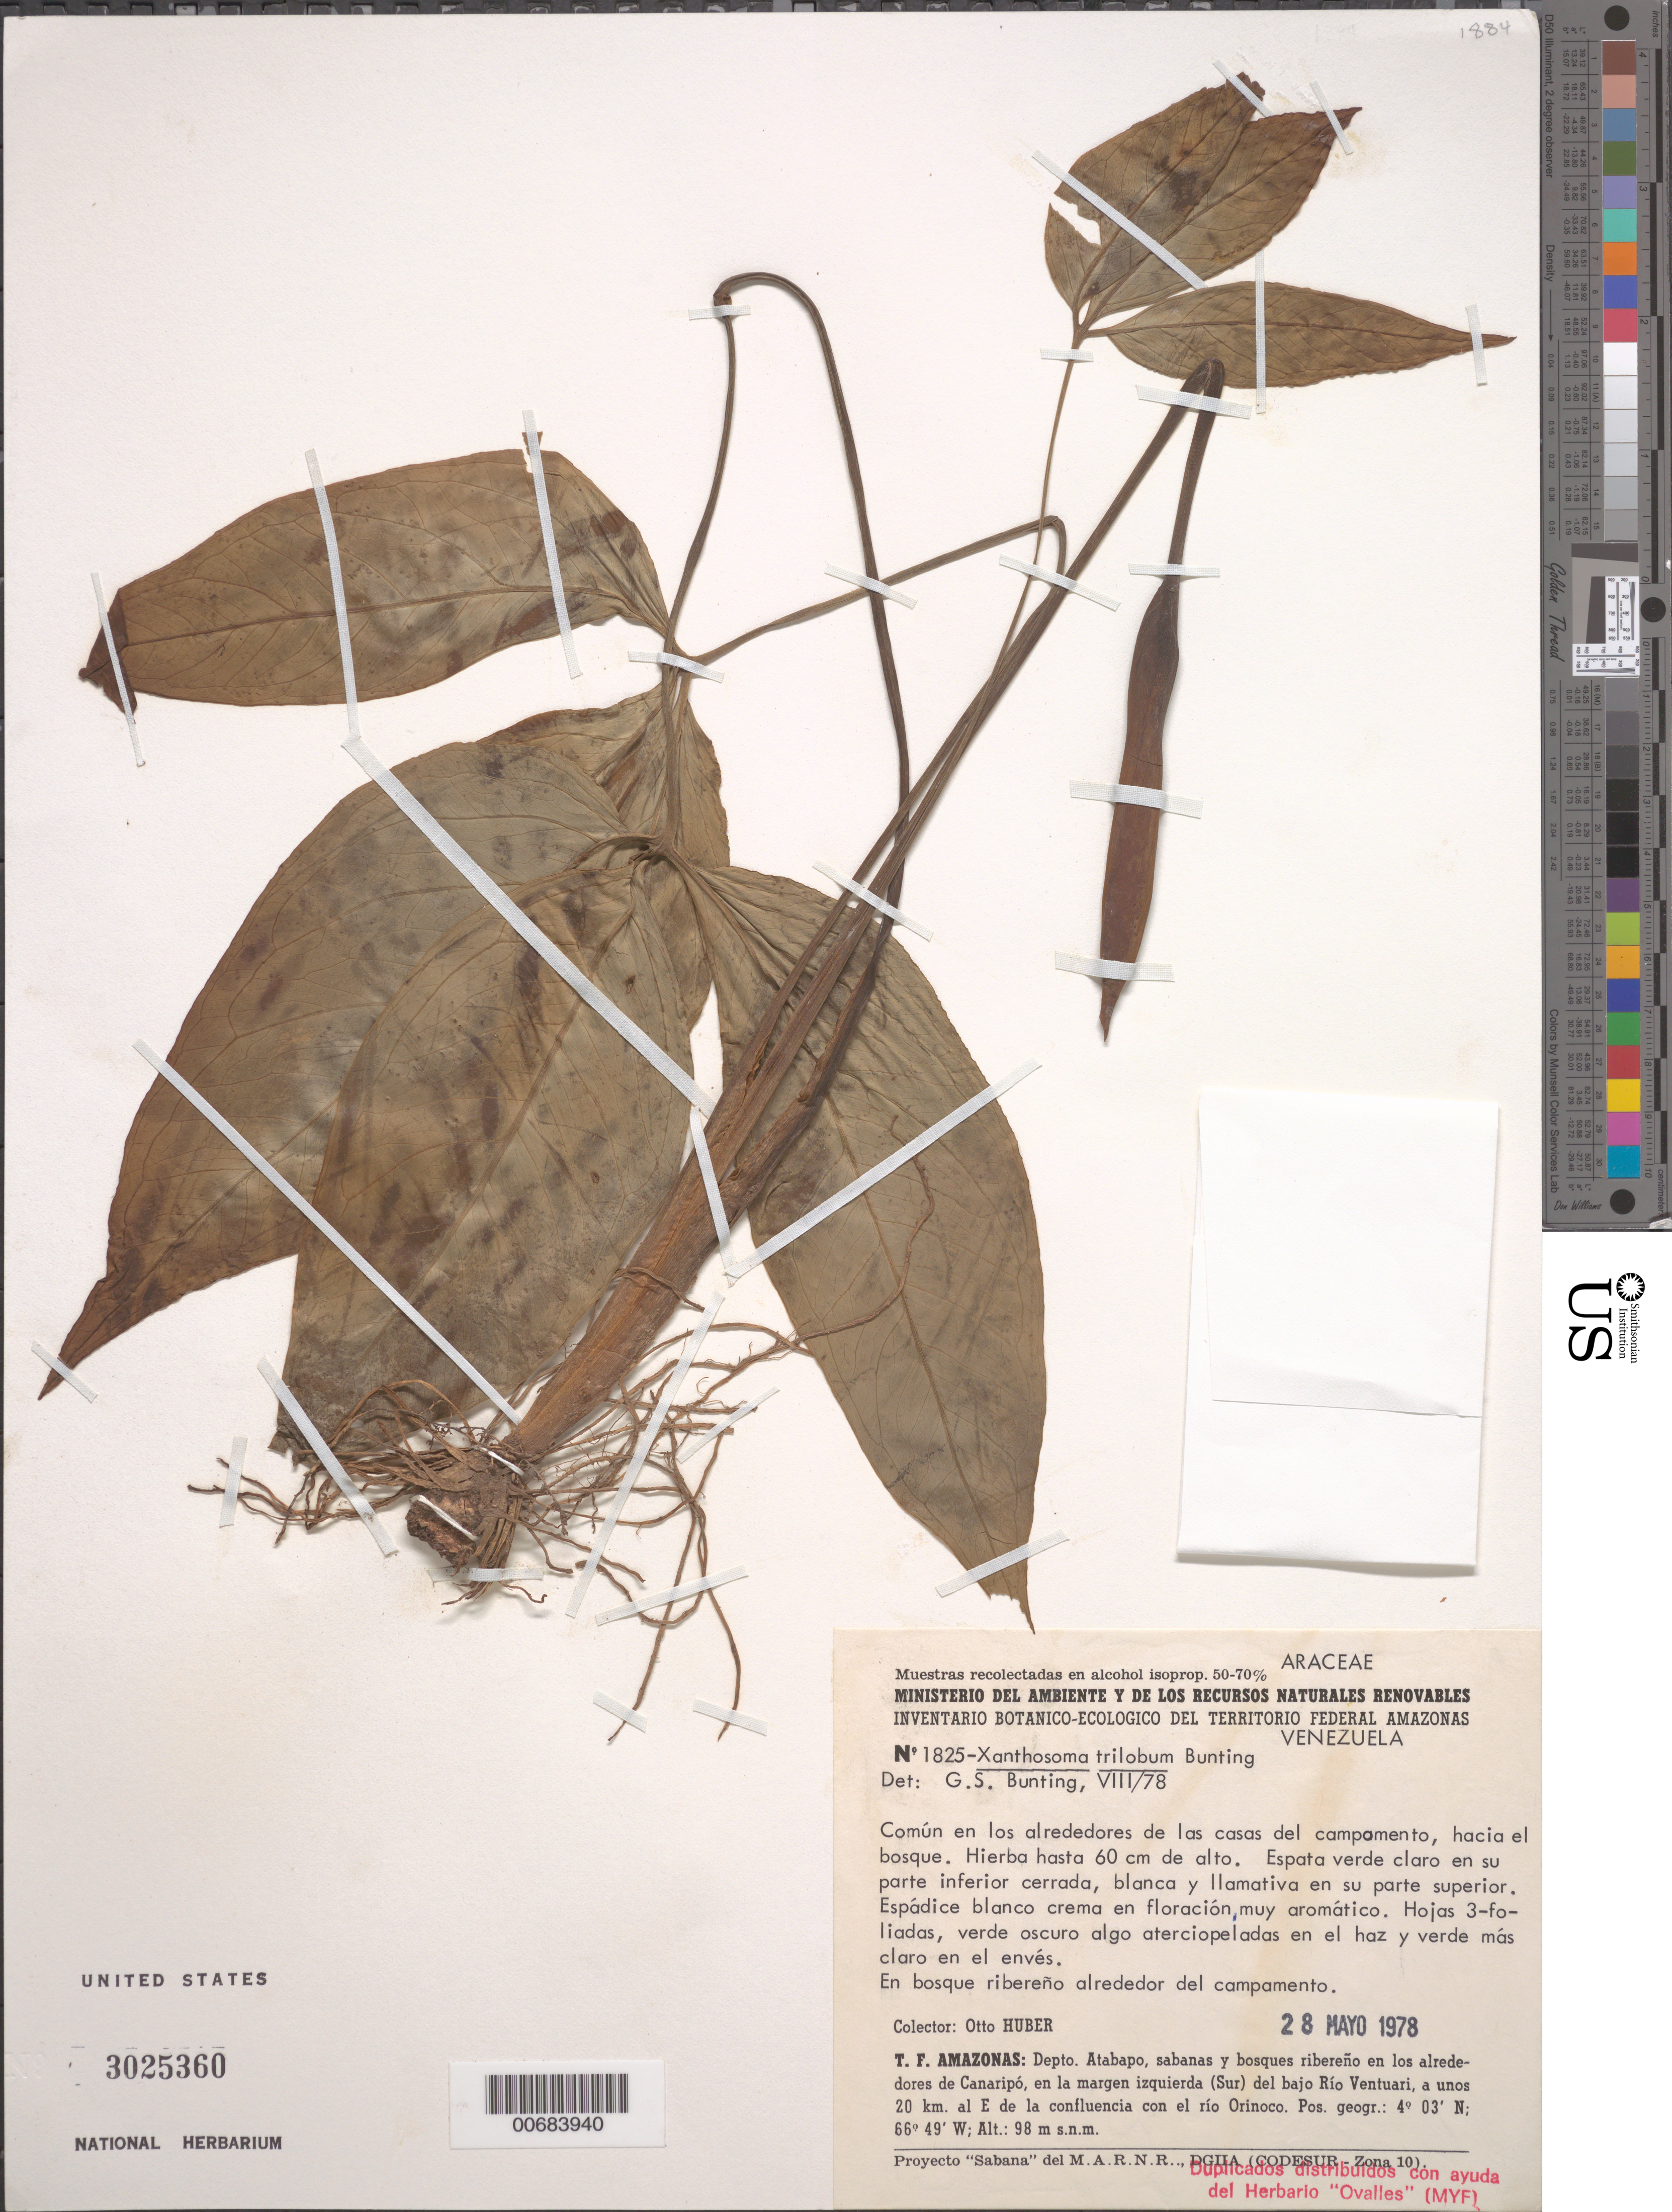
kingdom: Plantae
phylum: Tracheophyta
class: Liliopsida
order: Alismatales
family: Araceae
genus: Xanthosoma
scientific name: Xanthosoma trilobum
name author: G.S. Bunting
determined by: Bunting, G. S.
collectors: O. Huber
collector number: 1825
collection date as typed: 28-May-78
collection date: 1978-05-28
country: Venezuela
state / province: Amazonas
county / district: Atabapo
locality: Canaripó, S del Bajo Río Ventuari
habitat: Savannas and riparian forests aroung Canaripó; savannah above white area in the environs of landing trail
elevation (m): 98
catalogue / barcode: US 3025360